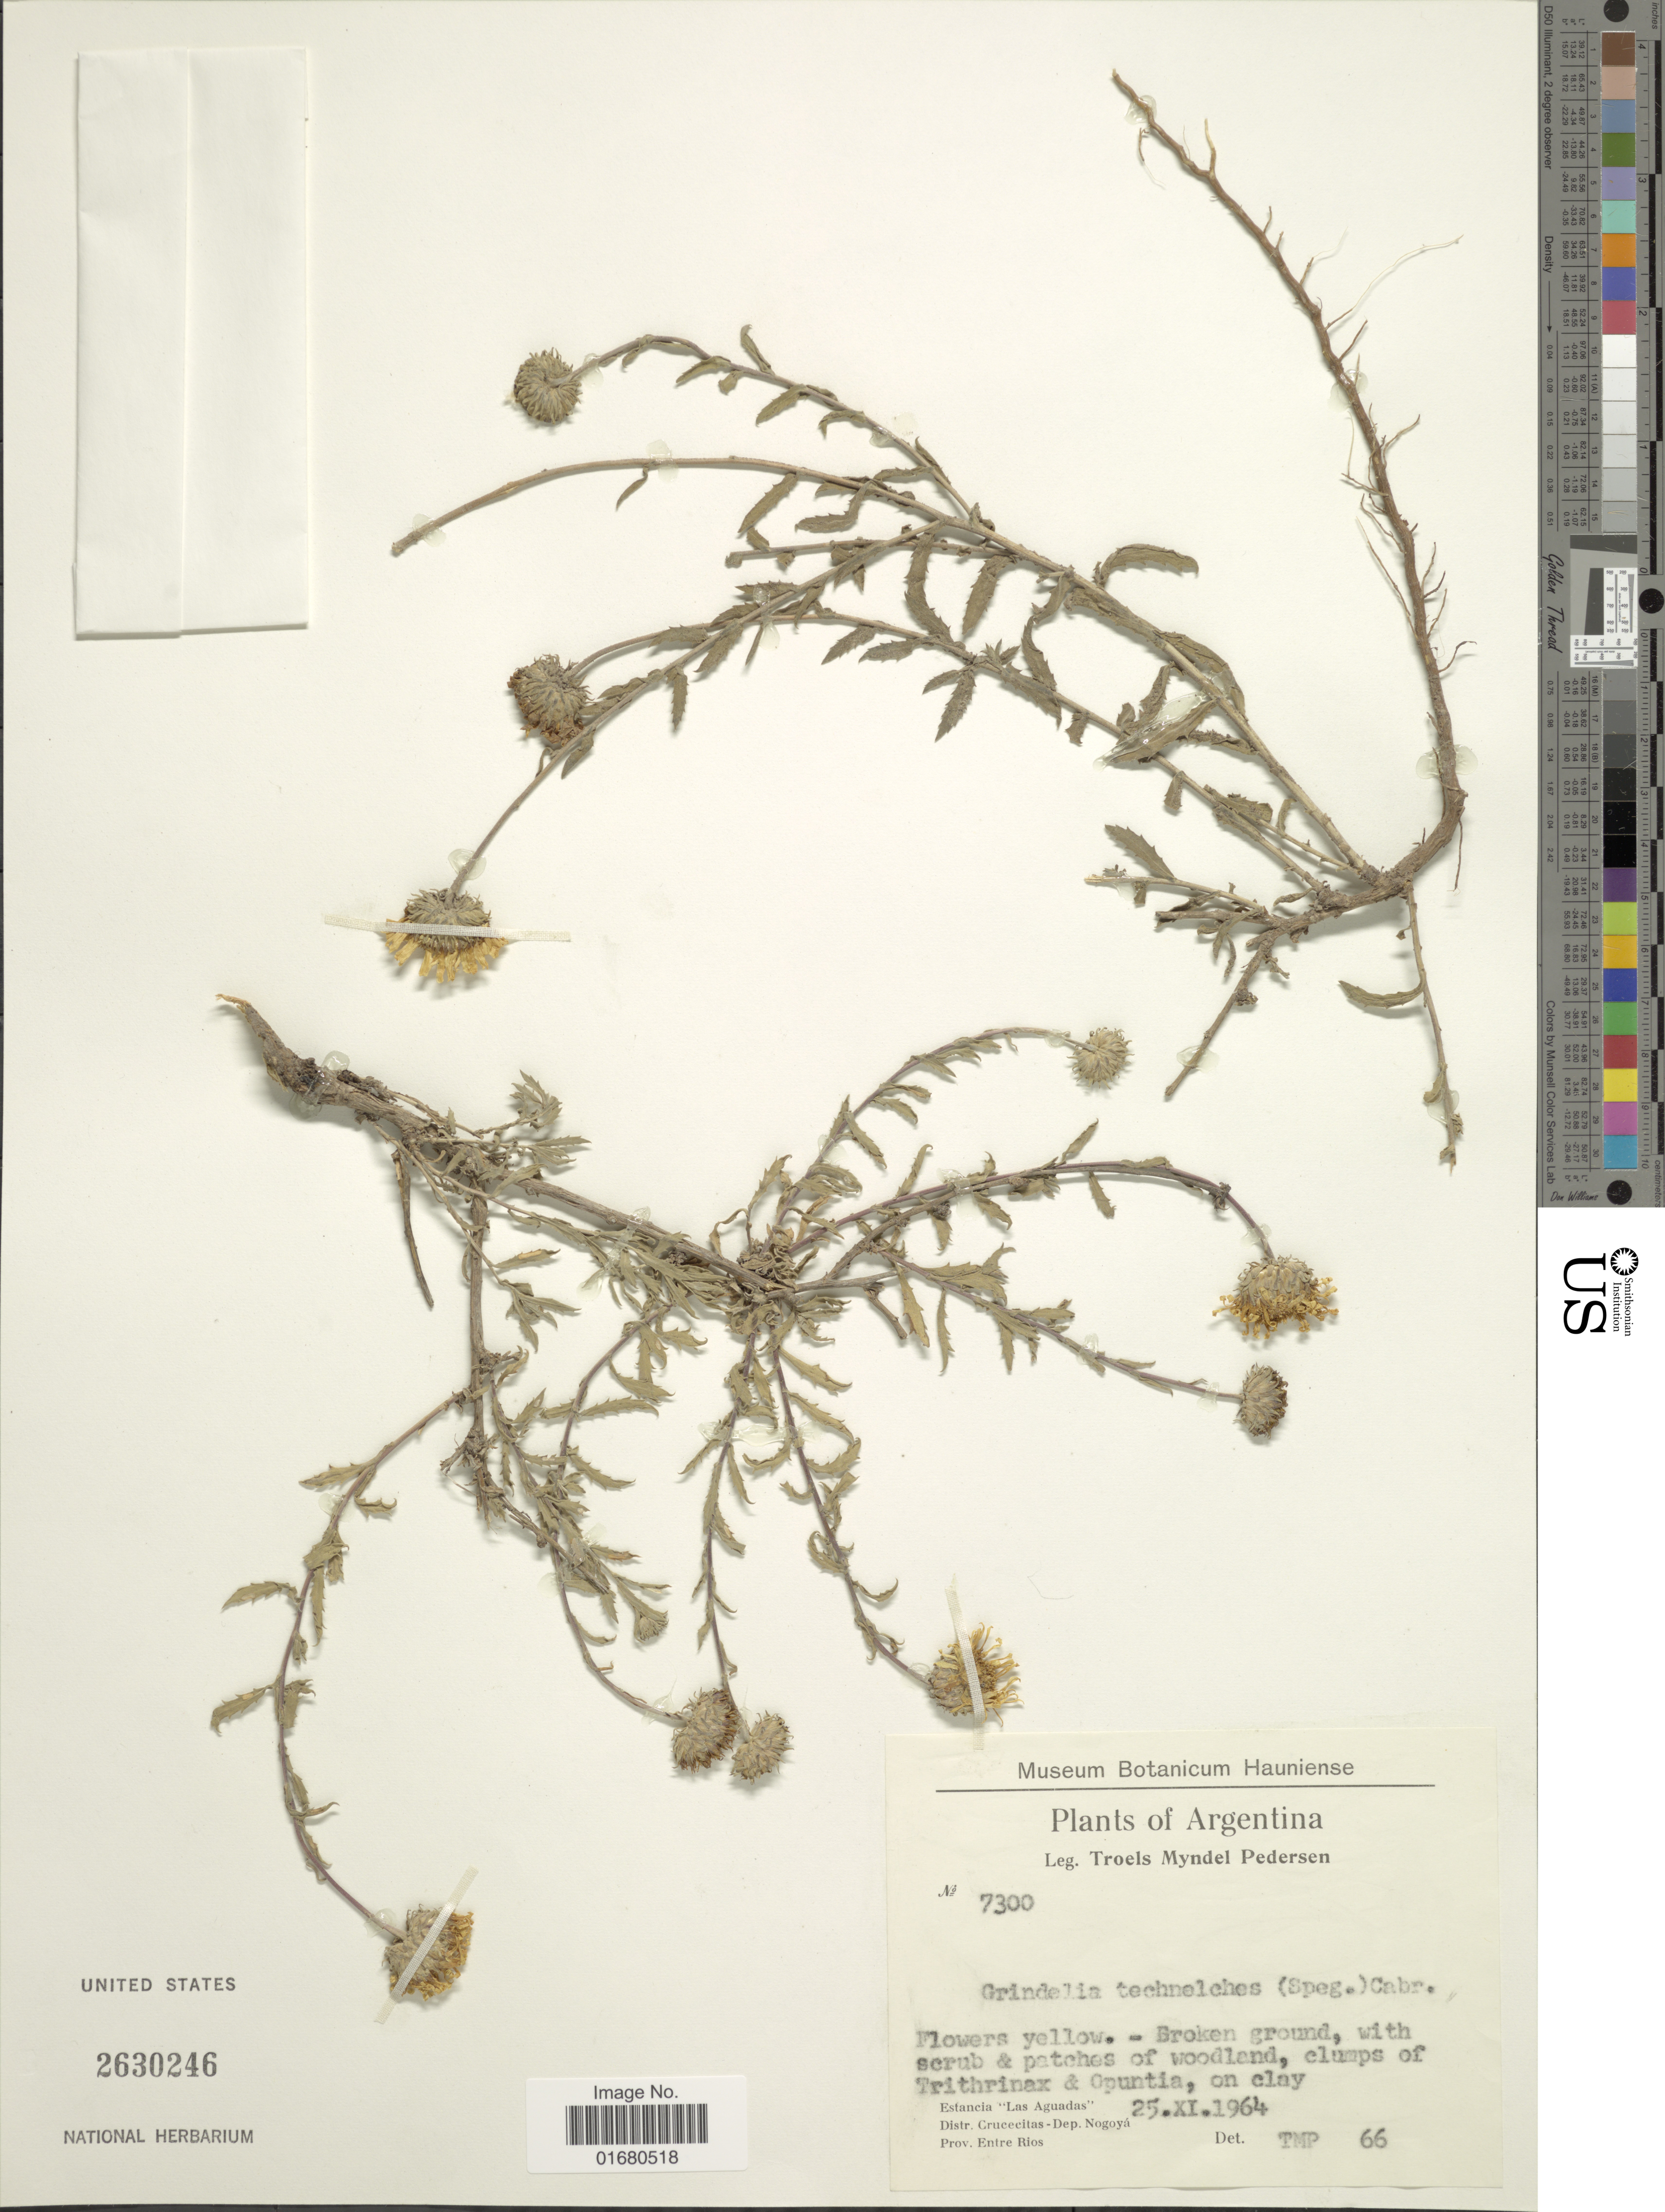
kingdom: Plantae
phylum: Tracheophyta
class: Magnoliopsida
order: Asterales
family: Asteraceae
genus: Grindelia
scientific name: Grindelia brachystephana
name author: Griseb.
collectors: T. Pederson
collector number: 7300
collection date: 1964-11-25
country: Argentina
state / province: Entre Rios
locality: Estancia "Las Aguadas", Dist. Crucecitas - Dep. Nogoya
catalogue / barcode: US 2630246